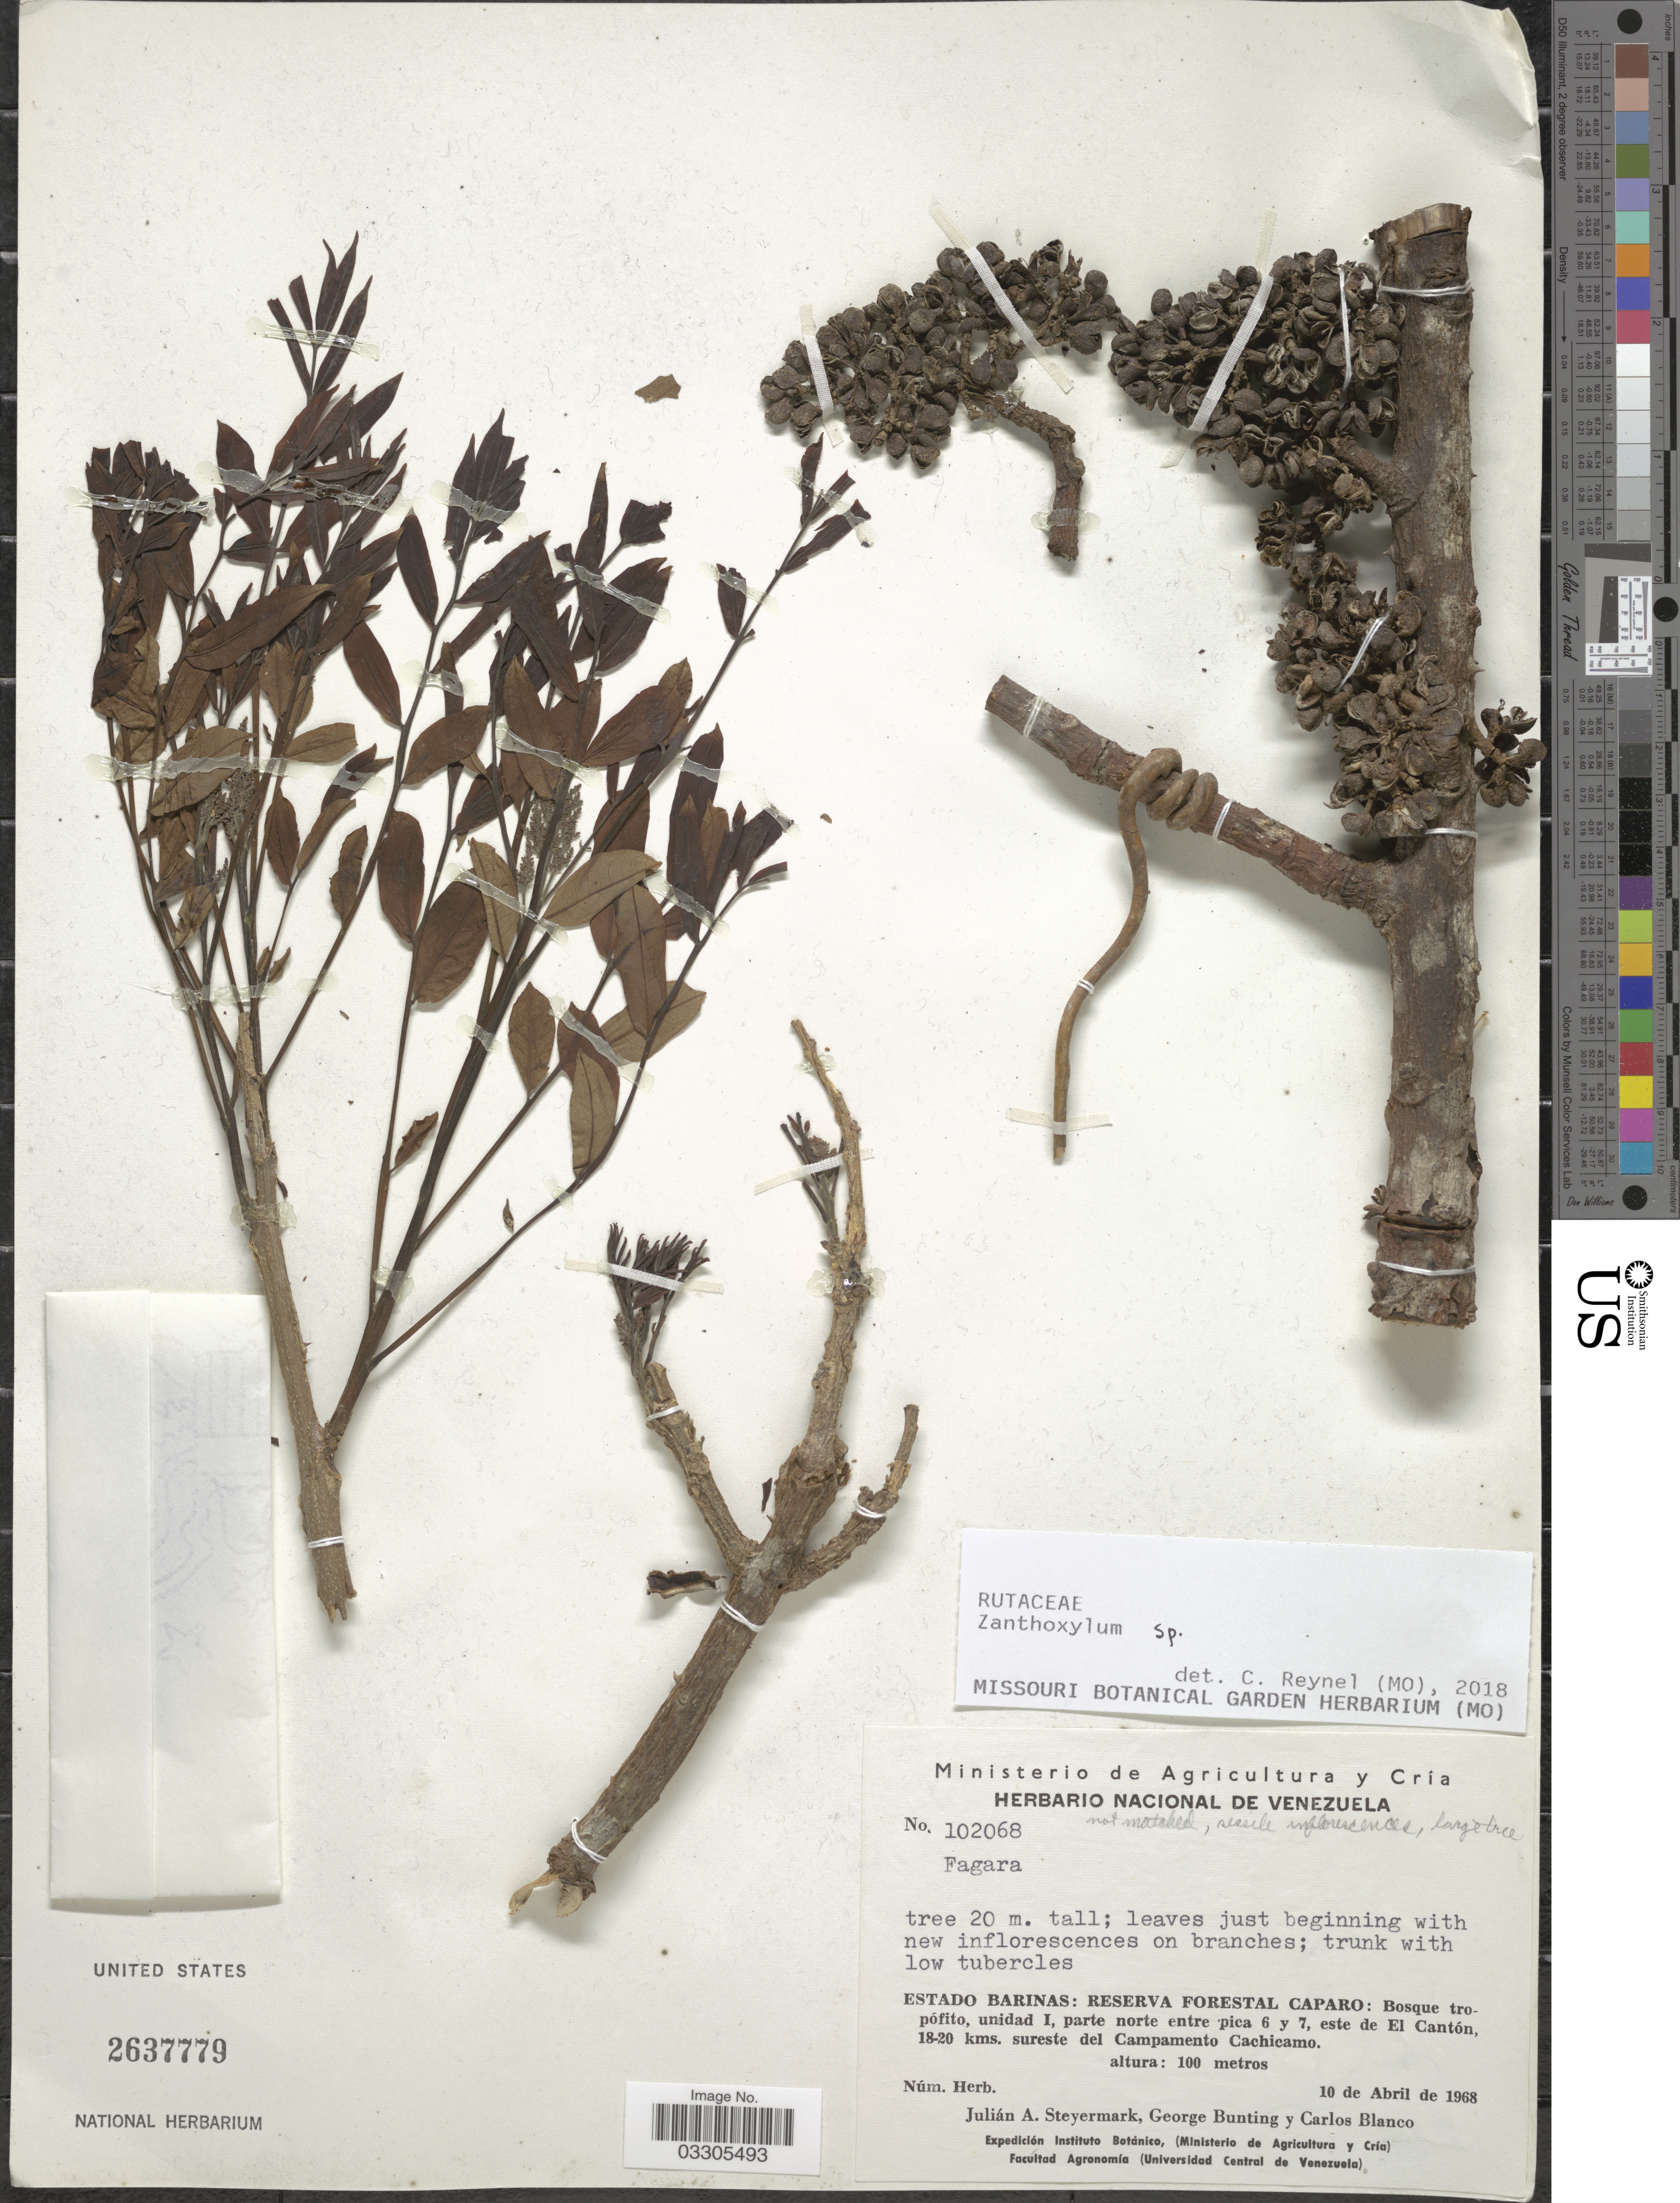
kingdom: Plantae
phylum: Tracheophyta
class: Magnoliopsida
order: Sapindales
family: Rutaceae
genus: Zanthoxylum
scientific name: Zanthoxylum sp.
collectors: J. Steyermark, G. S. Bunting & C. Blanco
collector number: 102068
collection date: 1968-04-10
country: Venezuela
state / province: Barinas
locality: Reserva Forestal Caparo: Bosque tropófito, unidad I, parte norte entre pica 6 y 7, este de El Cantón, 18-20 kms. sureste del Campamento Cachicamo.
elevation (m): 100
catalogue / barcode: US 2637779